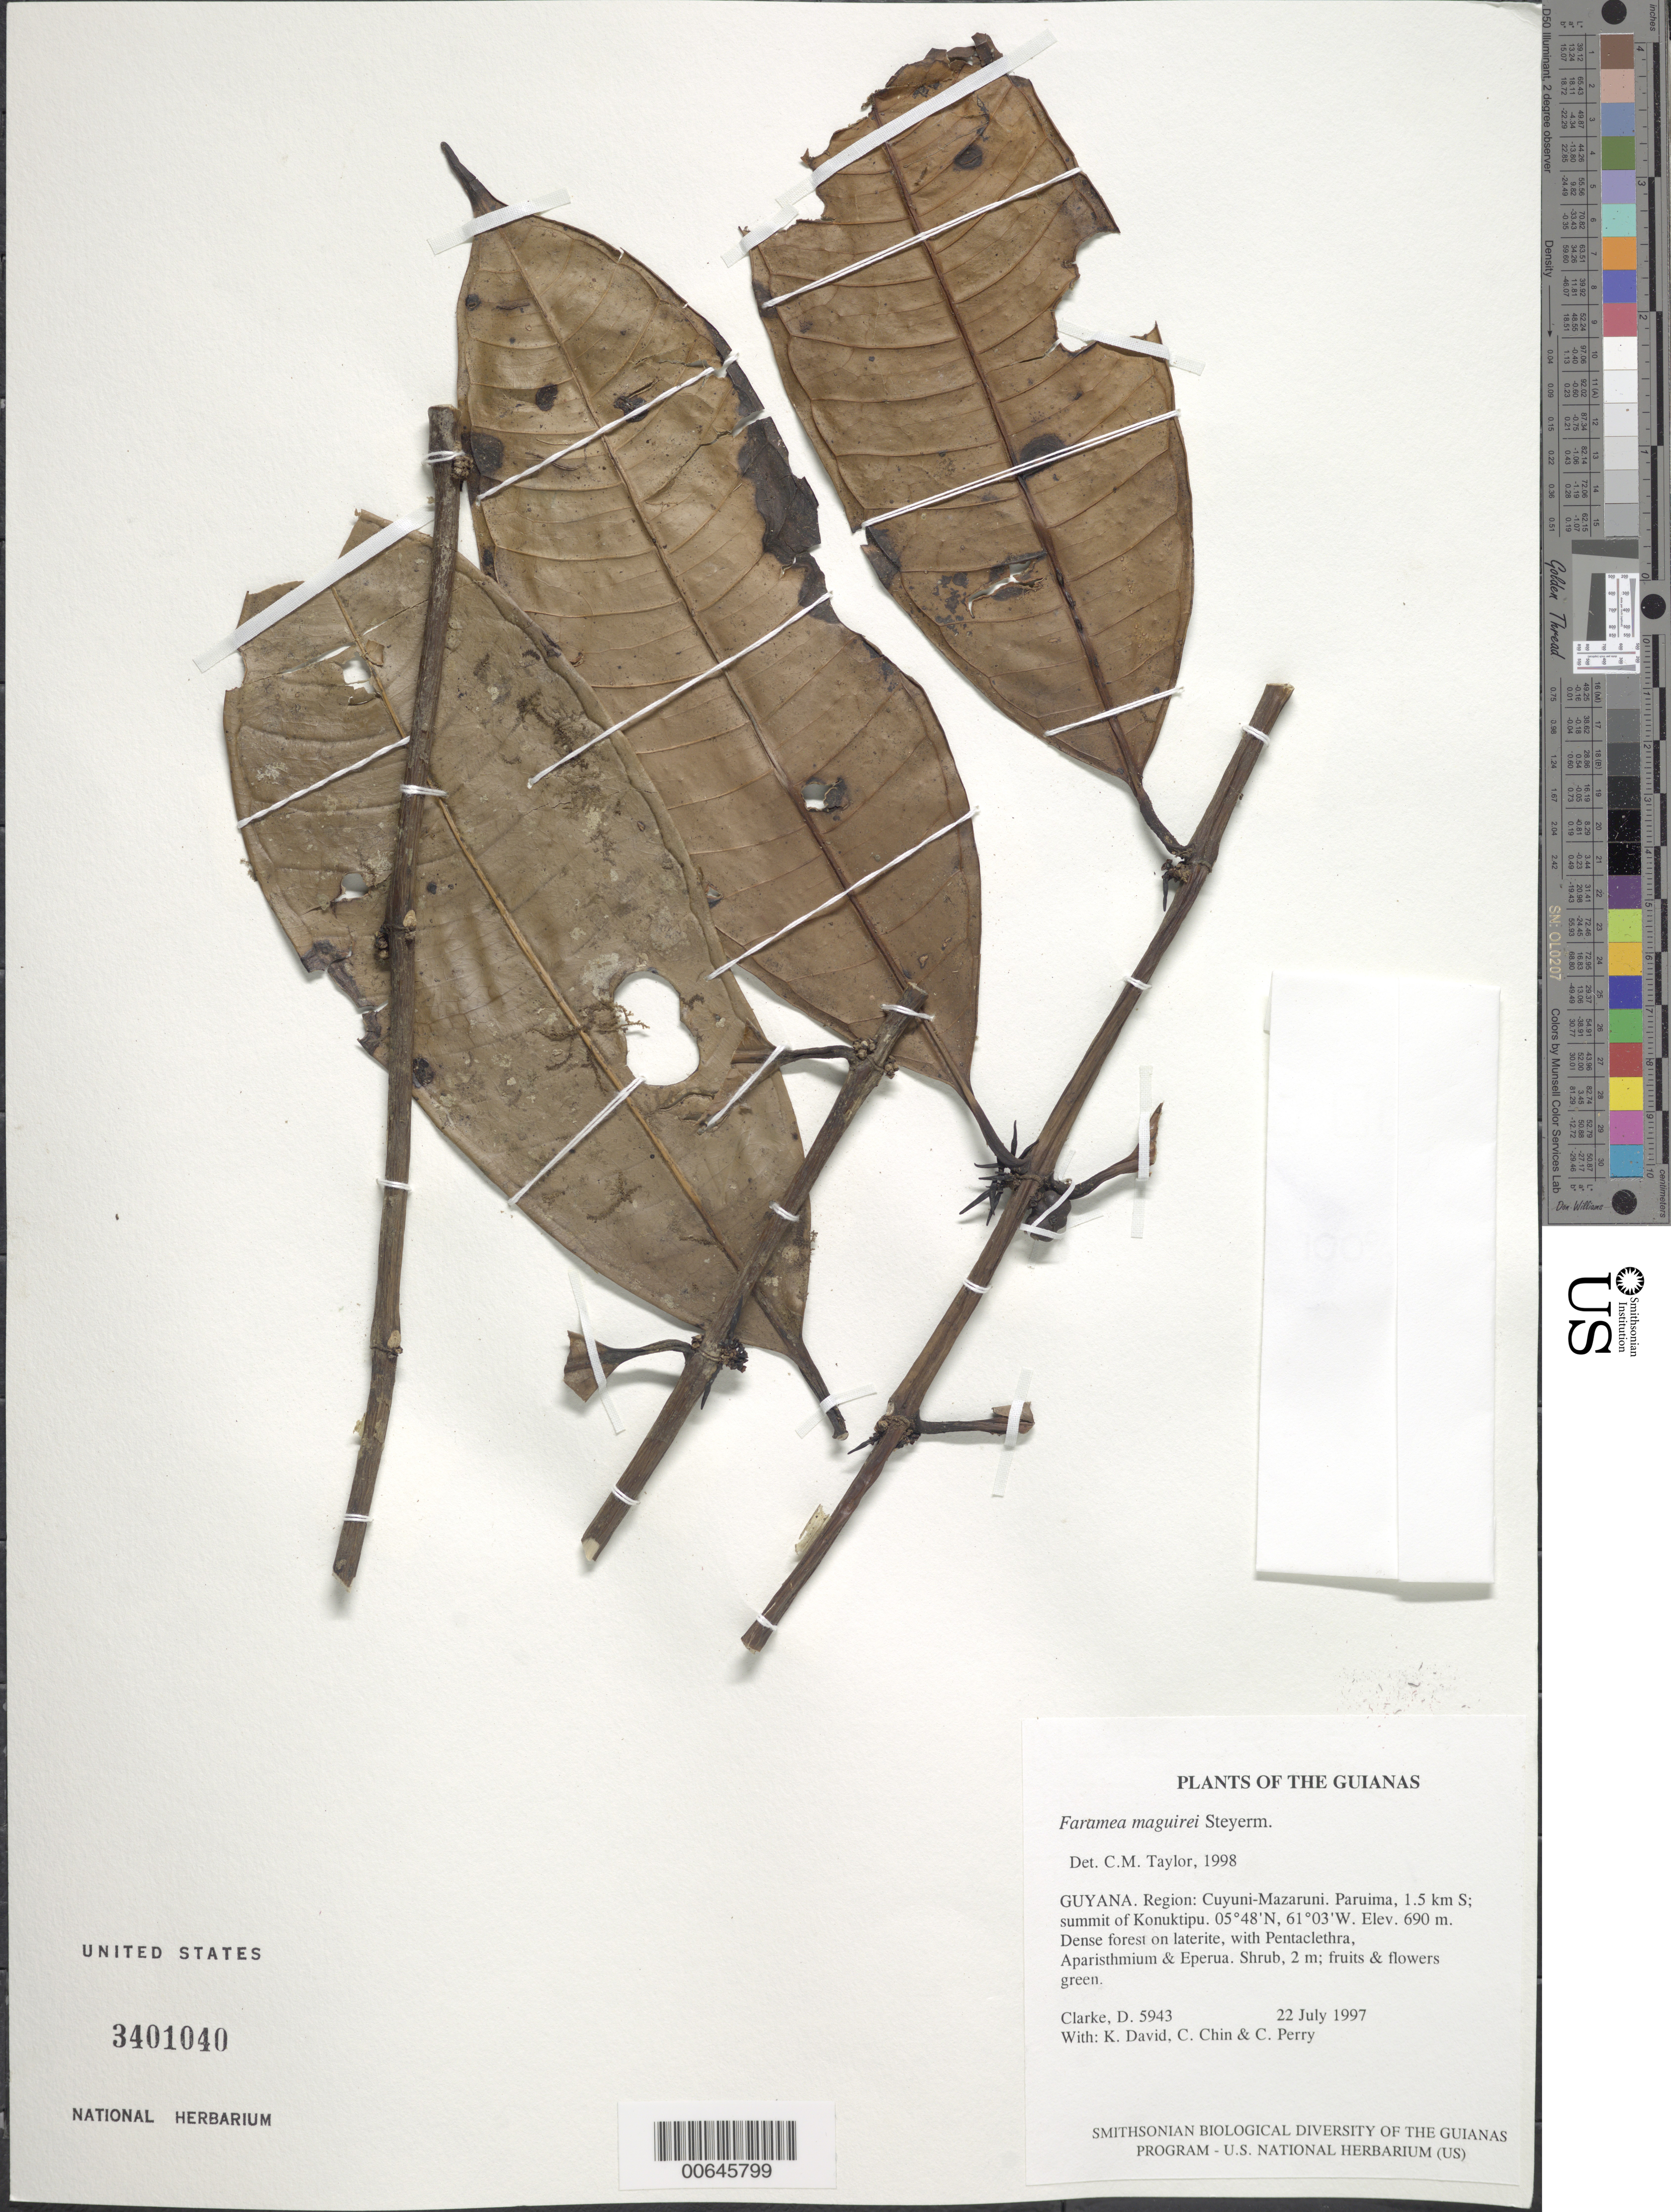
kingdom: Plantae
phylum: Tracheophyta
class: Magnoliopsida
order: Gentianales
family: Rubiaceae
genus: Faramea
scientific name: Faramea maguirei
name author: Steyerm.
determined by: Taylor, Charlotte M.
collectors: H. D. Clarke, K. David, C. Chin & C. Perry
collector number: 5943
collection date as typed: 22 July 1997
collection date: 1997-07-22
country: Guyana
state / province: Cuyuni-Mazaruni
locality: Paruima, 1.5 km S; summit of Konuktipu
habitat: Dense forest on laterite, with Pentaclethra, Aparisthmium & Eperua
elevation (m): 690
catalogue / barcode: US 3401040